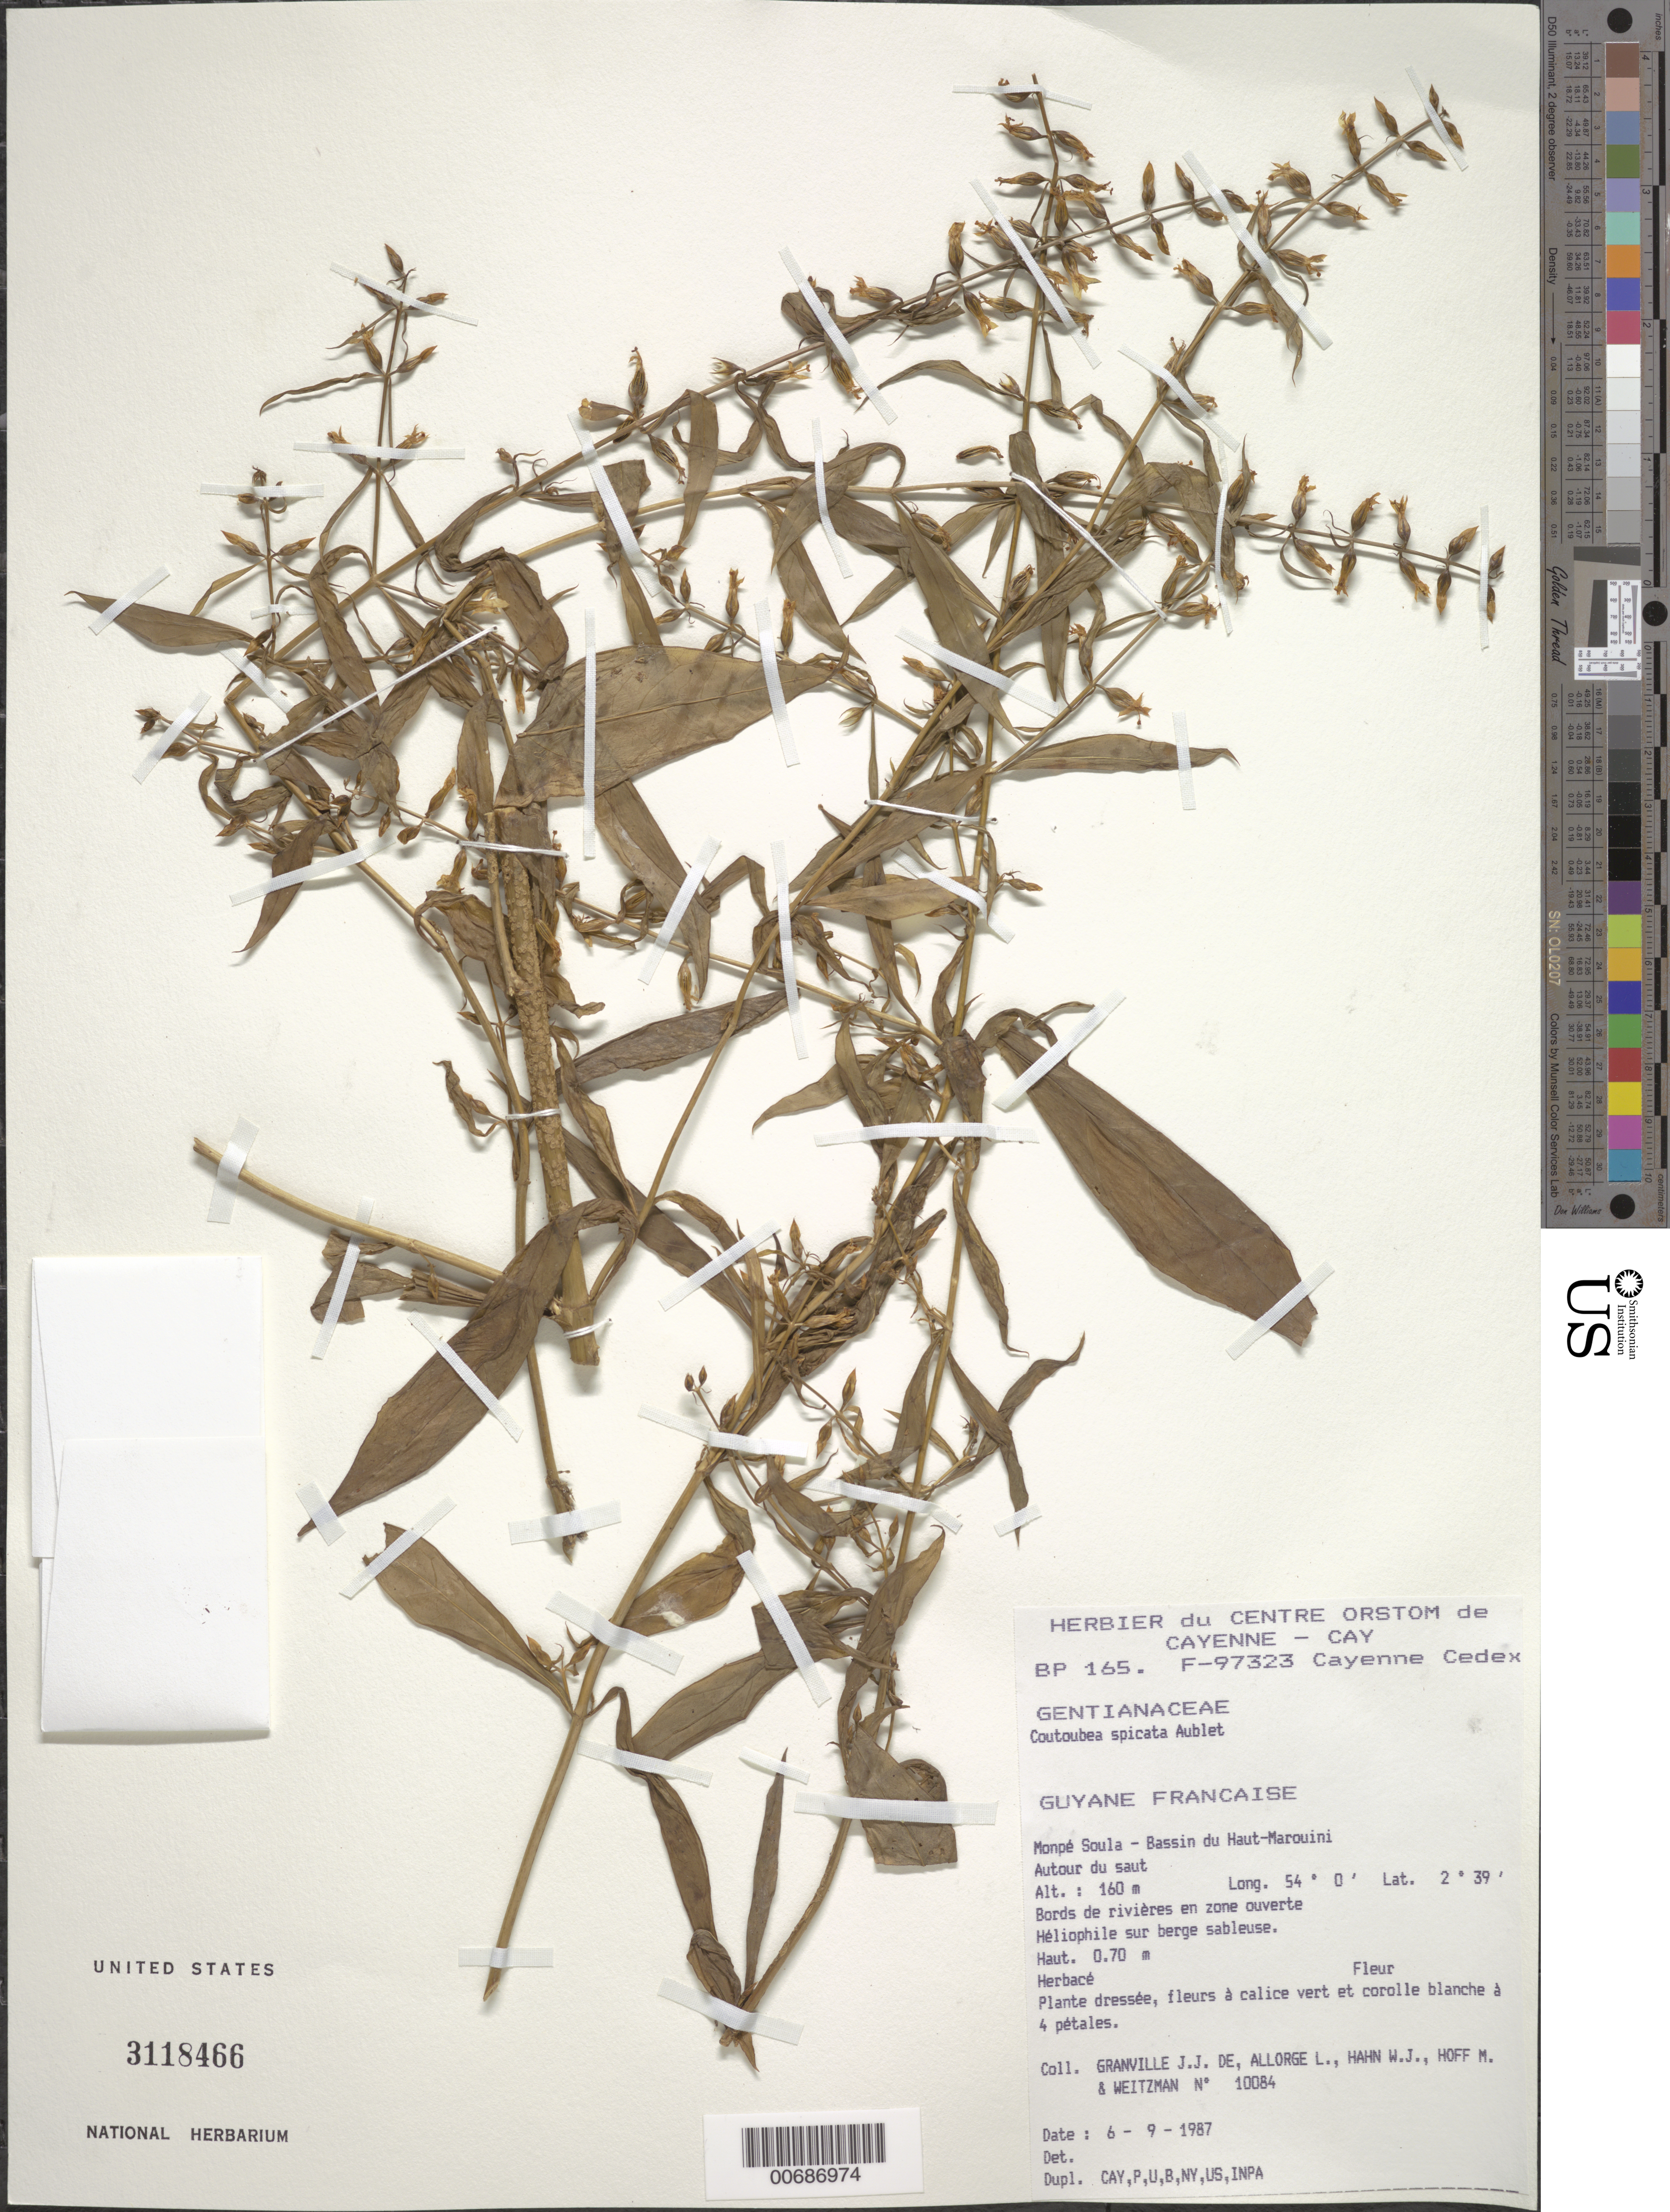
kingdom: Plantae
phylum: Tracheophyta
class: Magnoliopsida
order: Gentianales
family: Gentianaceae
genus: Coutoubea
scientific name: Coutoubea spicata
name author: Aubl.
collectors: J.-J. de Granville, L. Allorge, W. J. Hahn, M. Hoff & A. L. Weitzman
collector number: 10084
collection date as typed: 6-Sep-87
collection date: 1987-09-06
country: French Guiana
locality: Monpé Soula, Bassin du Haut-Marouini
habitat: Bords de rivières en zone ouverte. Héliophile sur berge sableuse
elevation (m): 160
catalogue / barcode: US 3118466